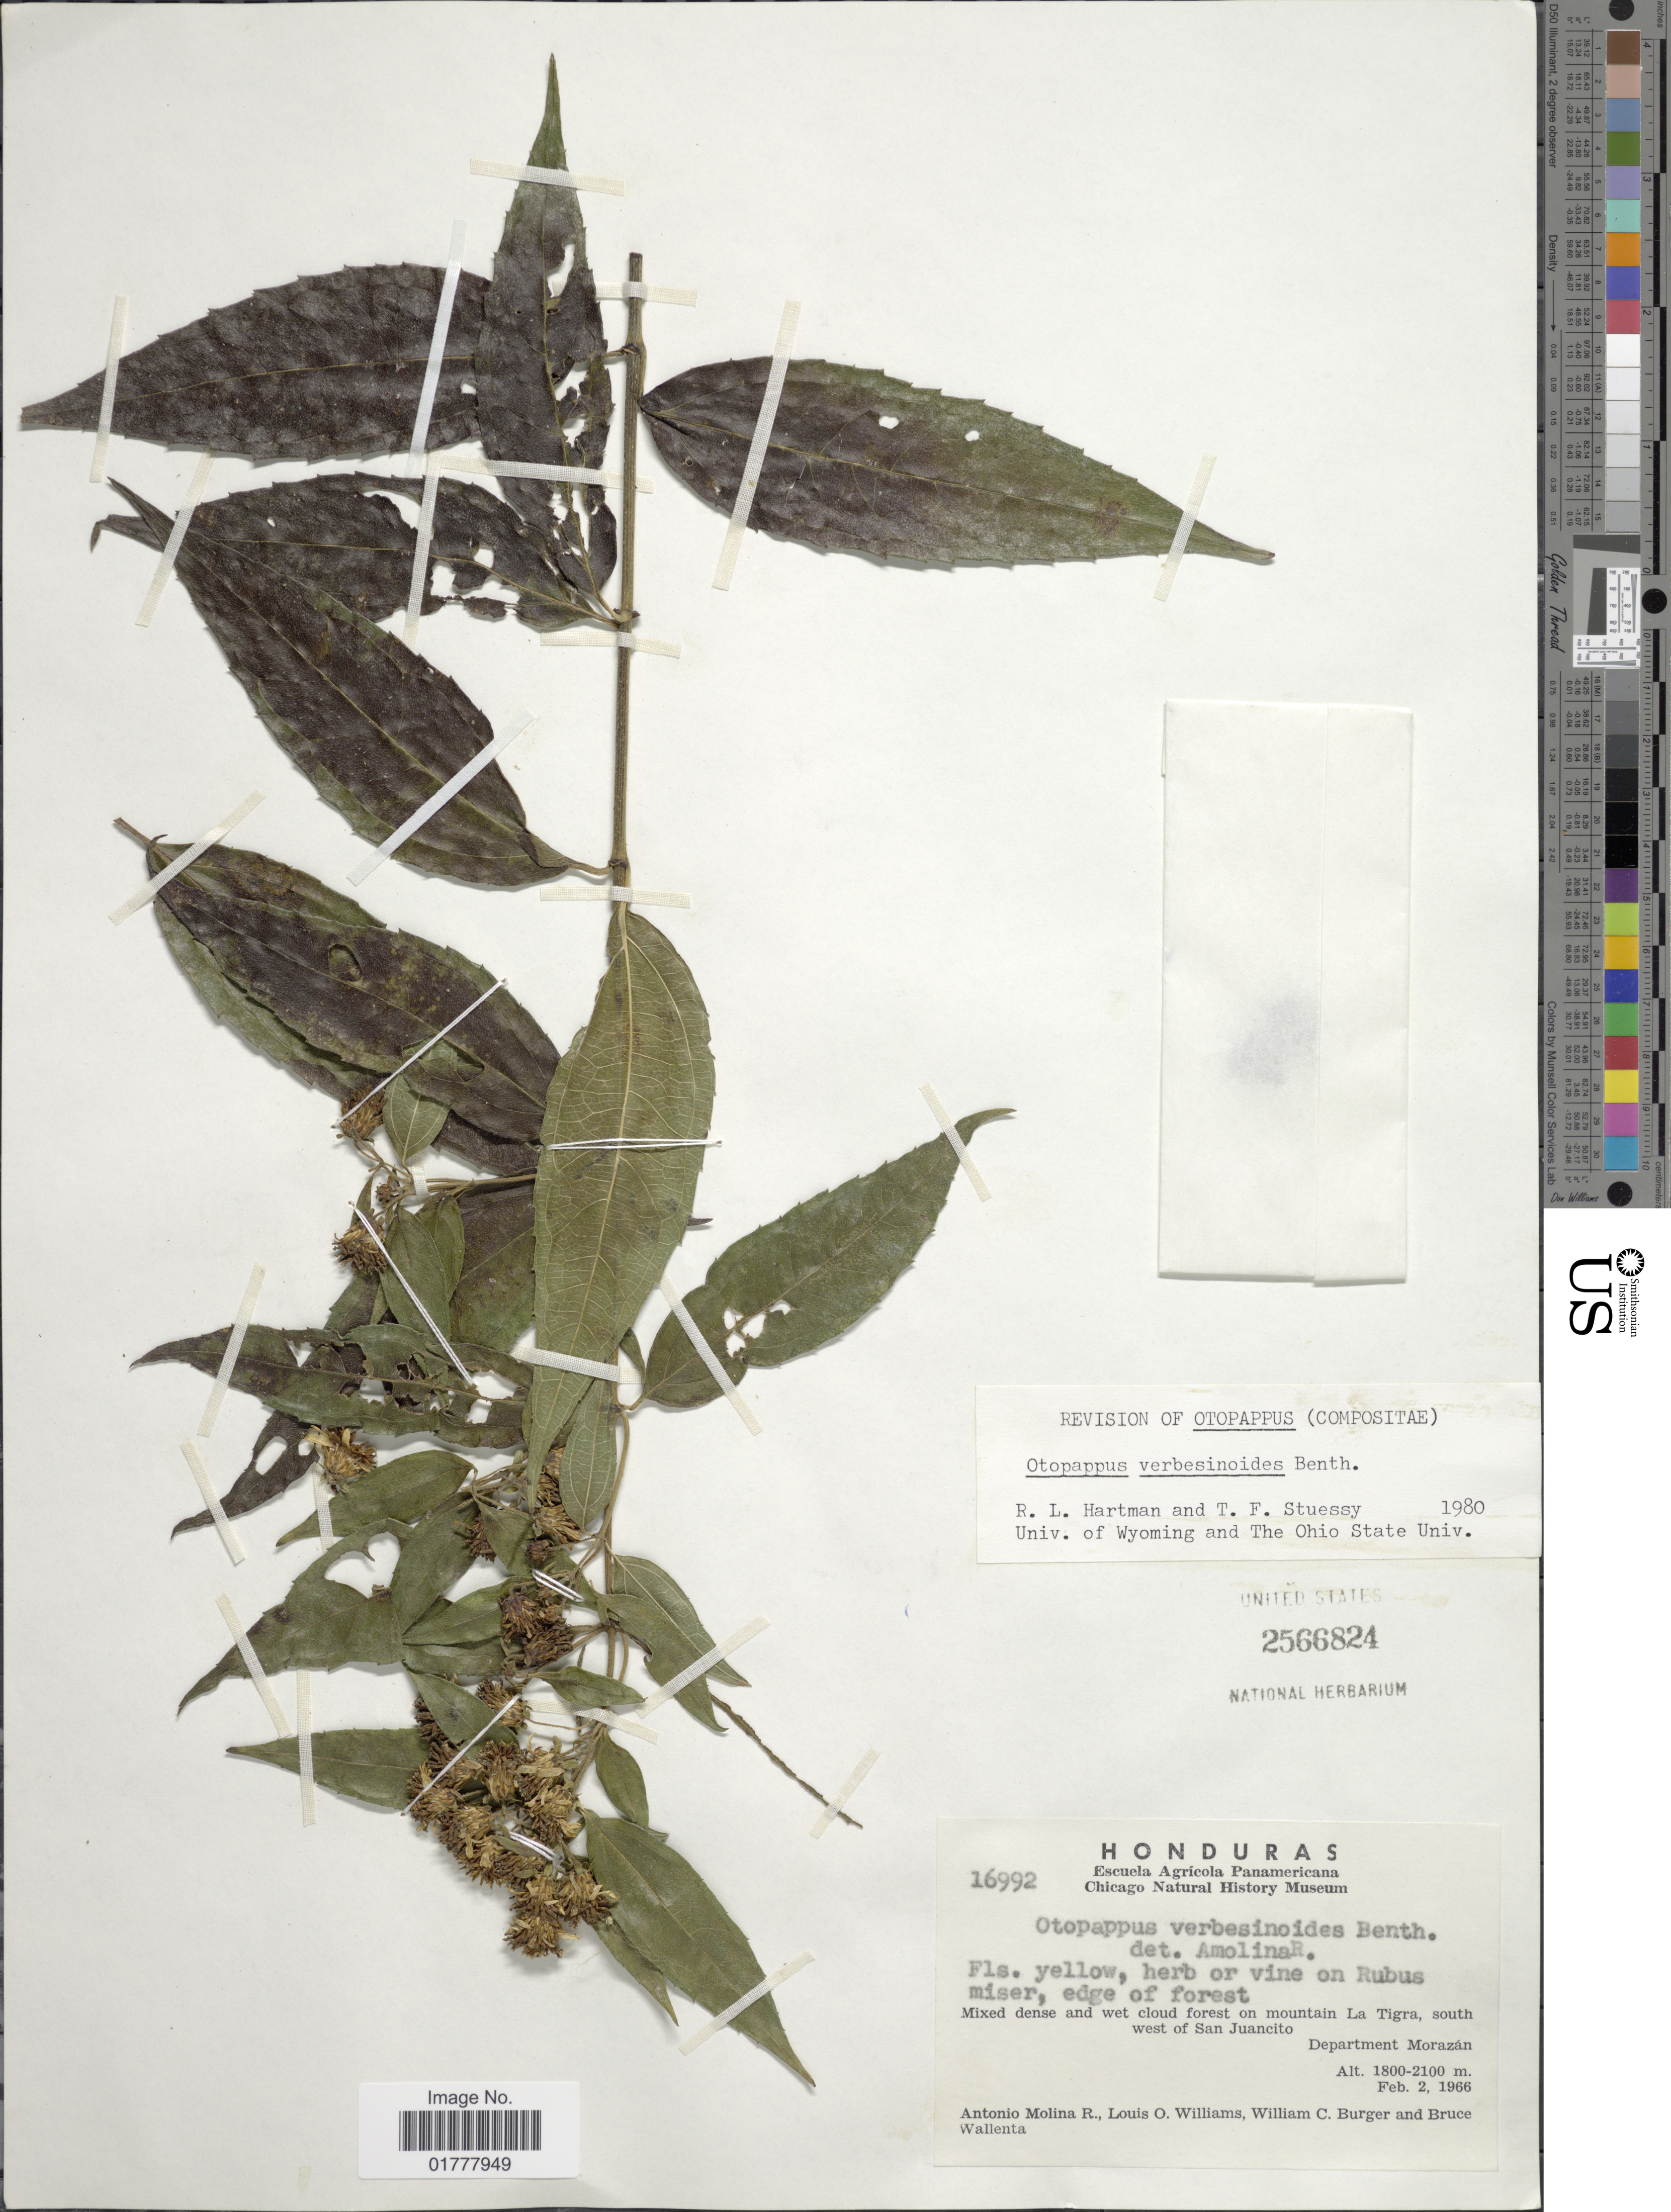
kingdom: Plantae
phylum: Tracheophyta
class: Magnoliopsida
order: Asterales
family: Asteraceae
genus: Otopappus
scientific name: Otopappus verbesinoides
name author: Benth.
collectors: A. Molina R., L. O. Williams, W. Burger & B. Wallenta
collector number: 16992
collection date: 1966-02-02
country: Honduras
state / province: Fco. Morazán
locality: Mixed dense and wet cloud forest on mountain La Tigra, south west of San Juancito, Department of Morazan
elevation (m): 1800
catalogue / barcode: US 2566824